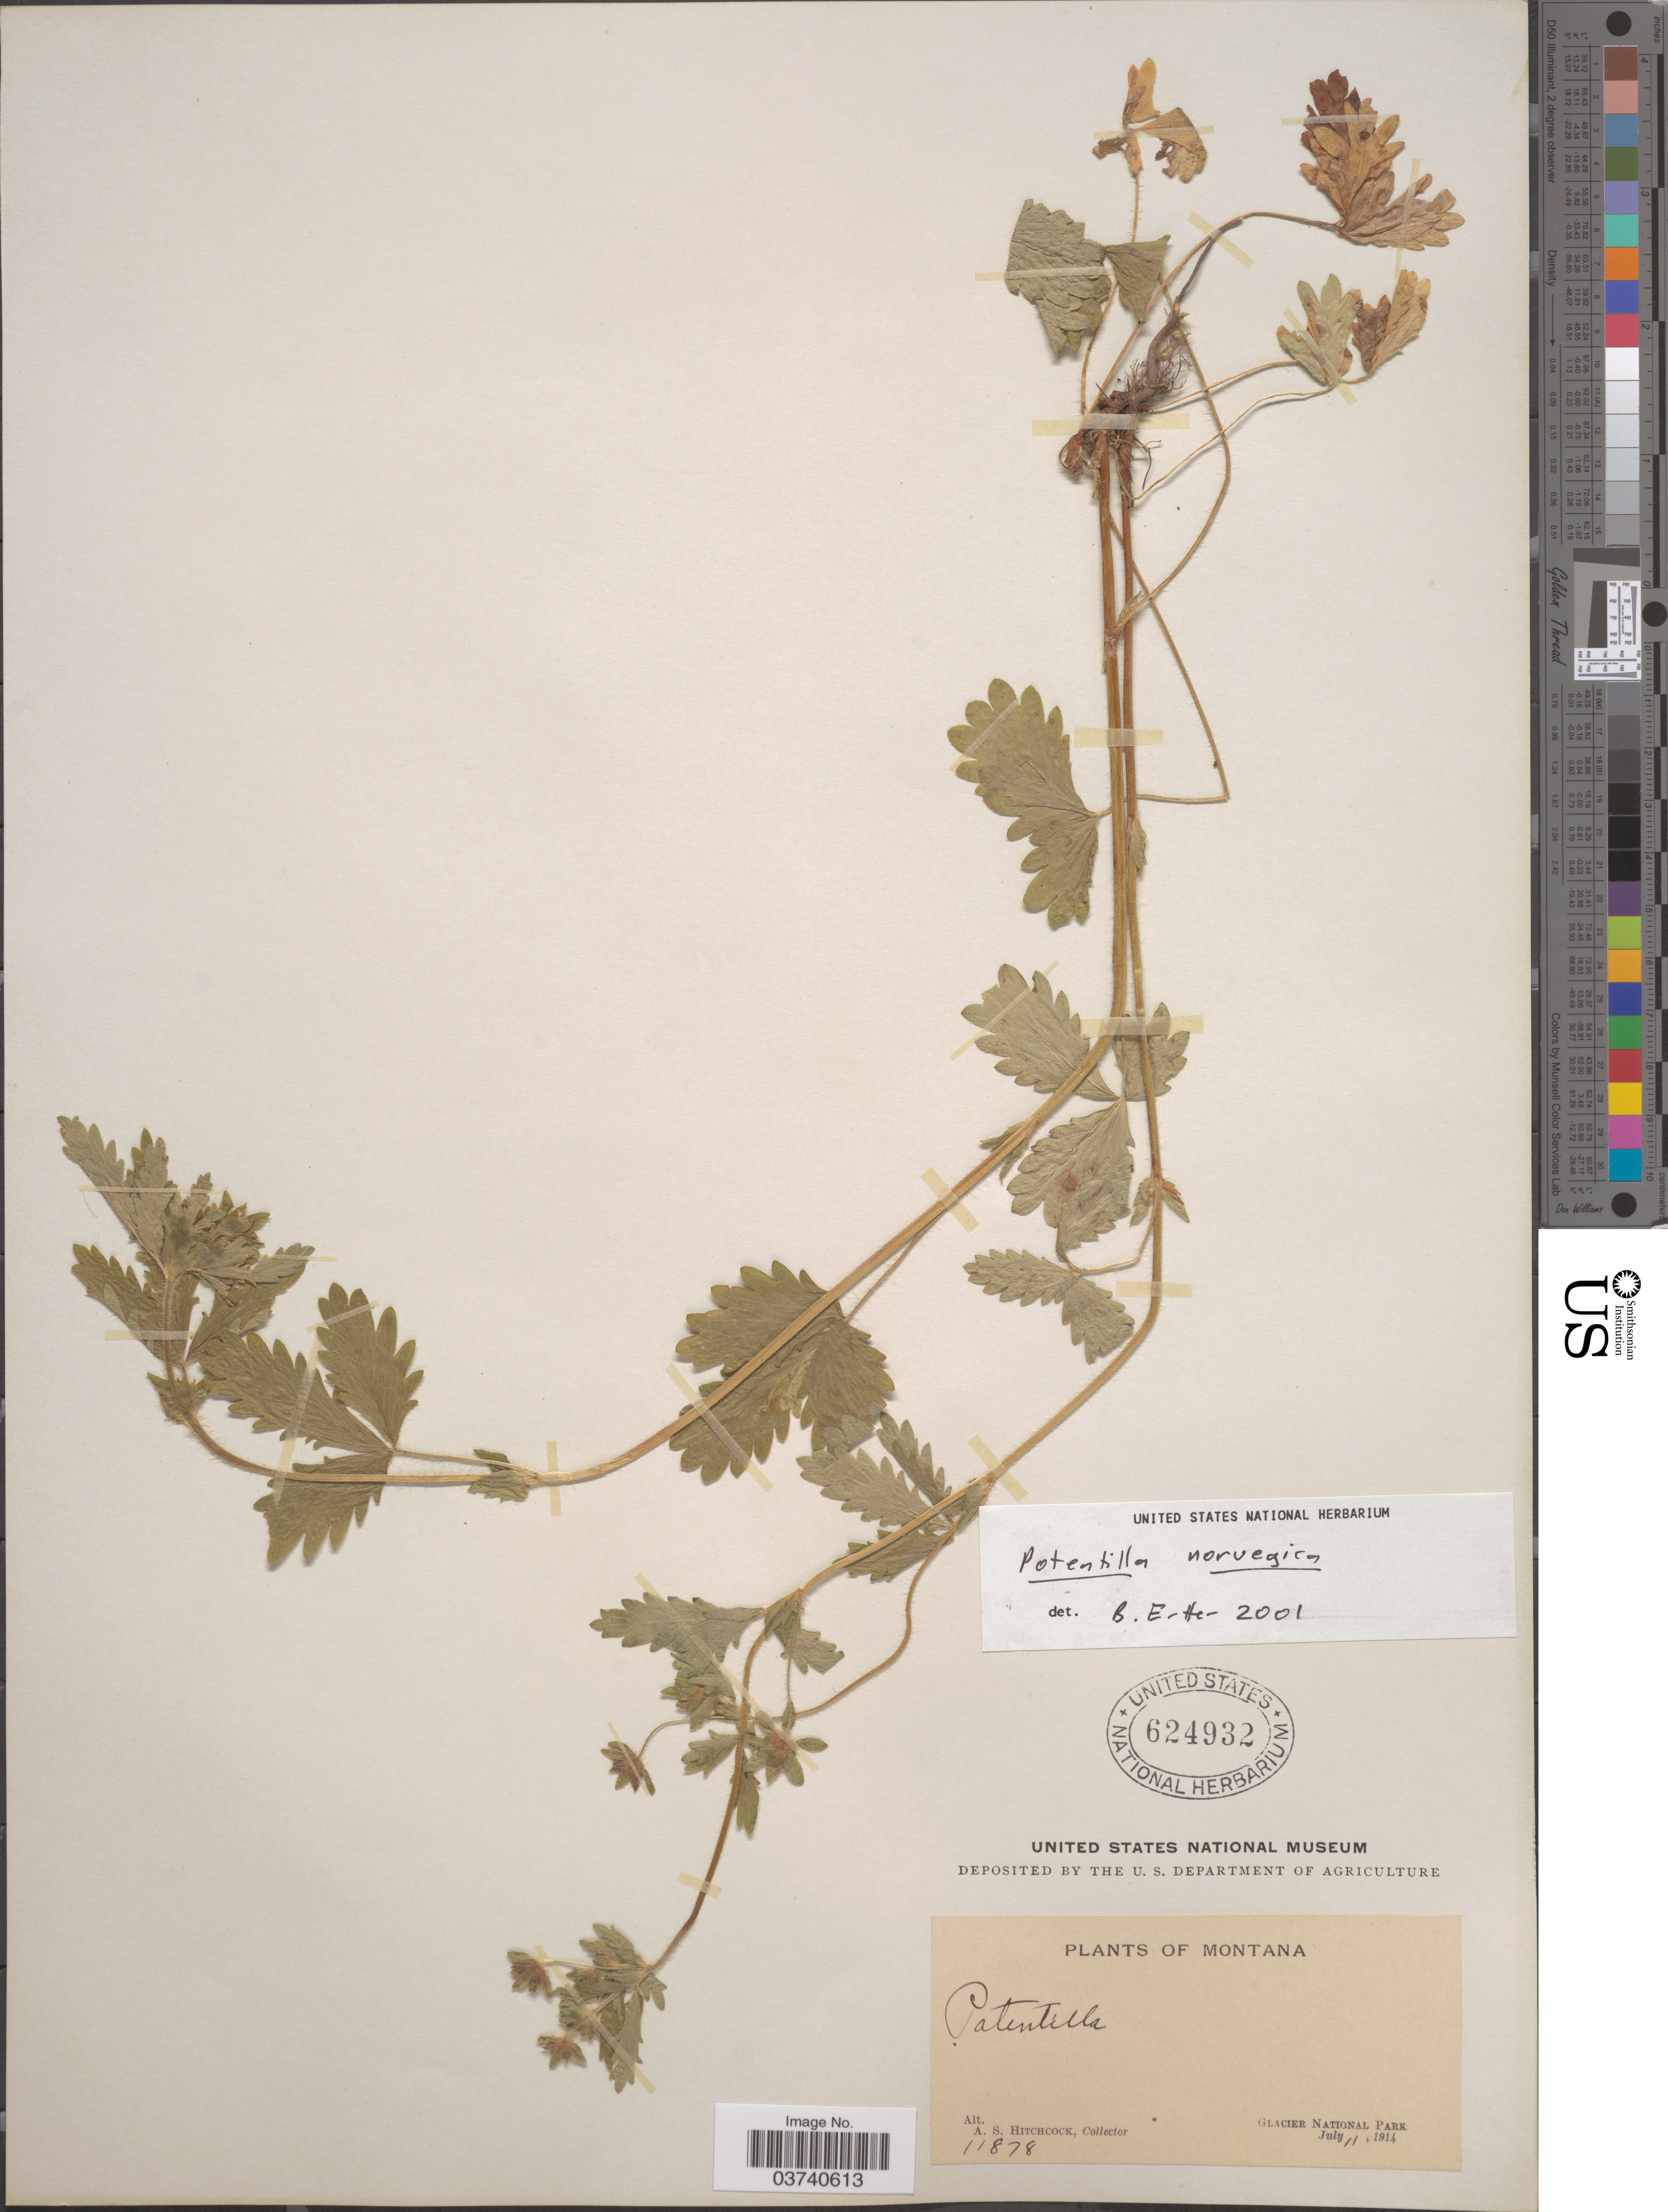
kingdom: Plantae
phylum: Tracheophyta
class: Magnoliopsida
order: Rosales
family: Rosaceae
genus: Potentilla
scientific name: Potentilla norvegica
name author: L.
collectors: A. S. Hitchcock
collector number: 11878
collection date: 1914-07-11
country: United States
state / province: Montana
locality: Glacier National Park.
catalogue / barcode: US 624932